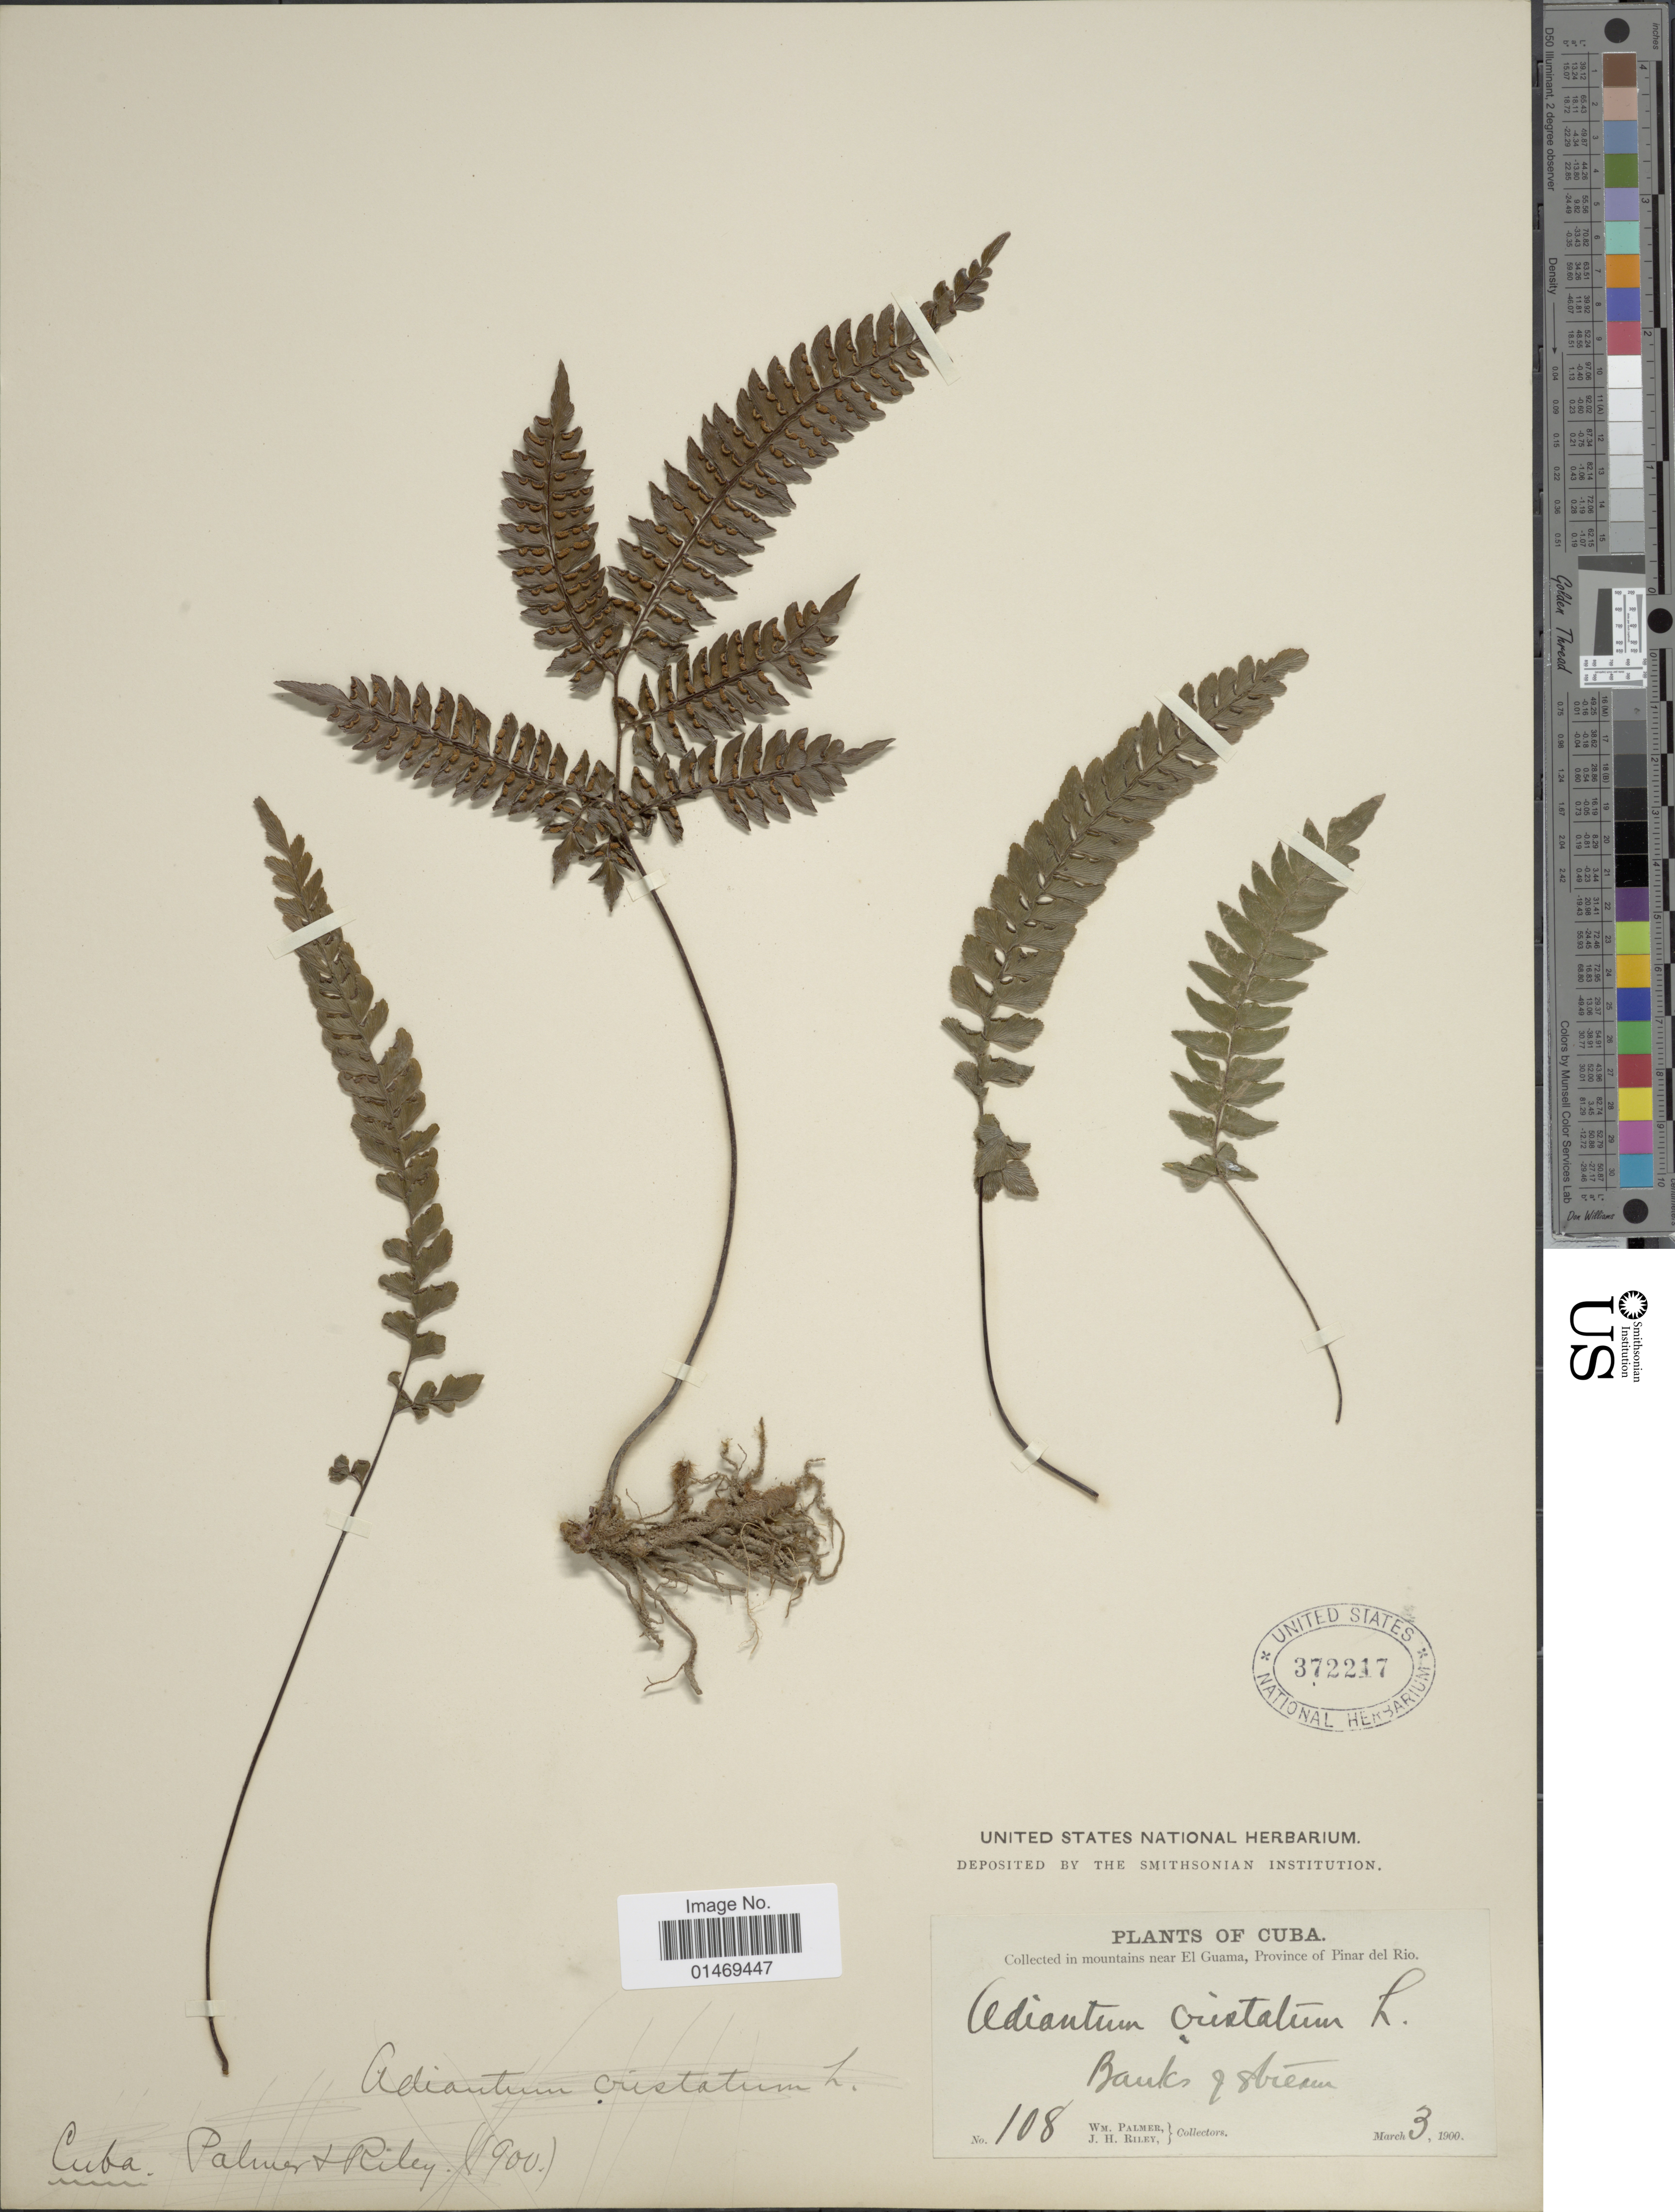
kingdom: Plantae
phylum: Tracheophyta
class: Polypodiopsida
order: Polypodiales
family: Pteridaceae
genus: Adiantum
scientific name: Adiantum pyramidale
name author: (L.) Willd.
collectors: W. Palmer & J. H. Riley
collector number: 108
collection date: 1900-03-03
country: Cuba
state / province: Pinar del Río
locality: In mountains near El Guama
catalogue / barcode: US 372217